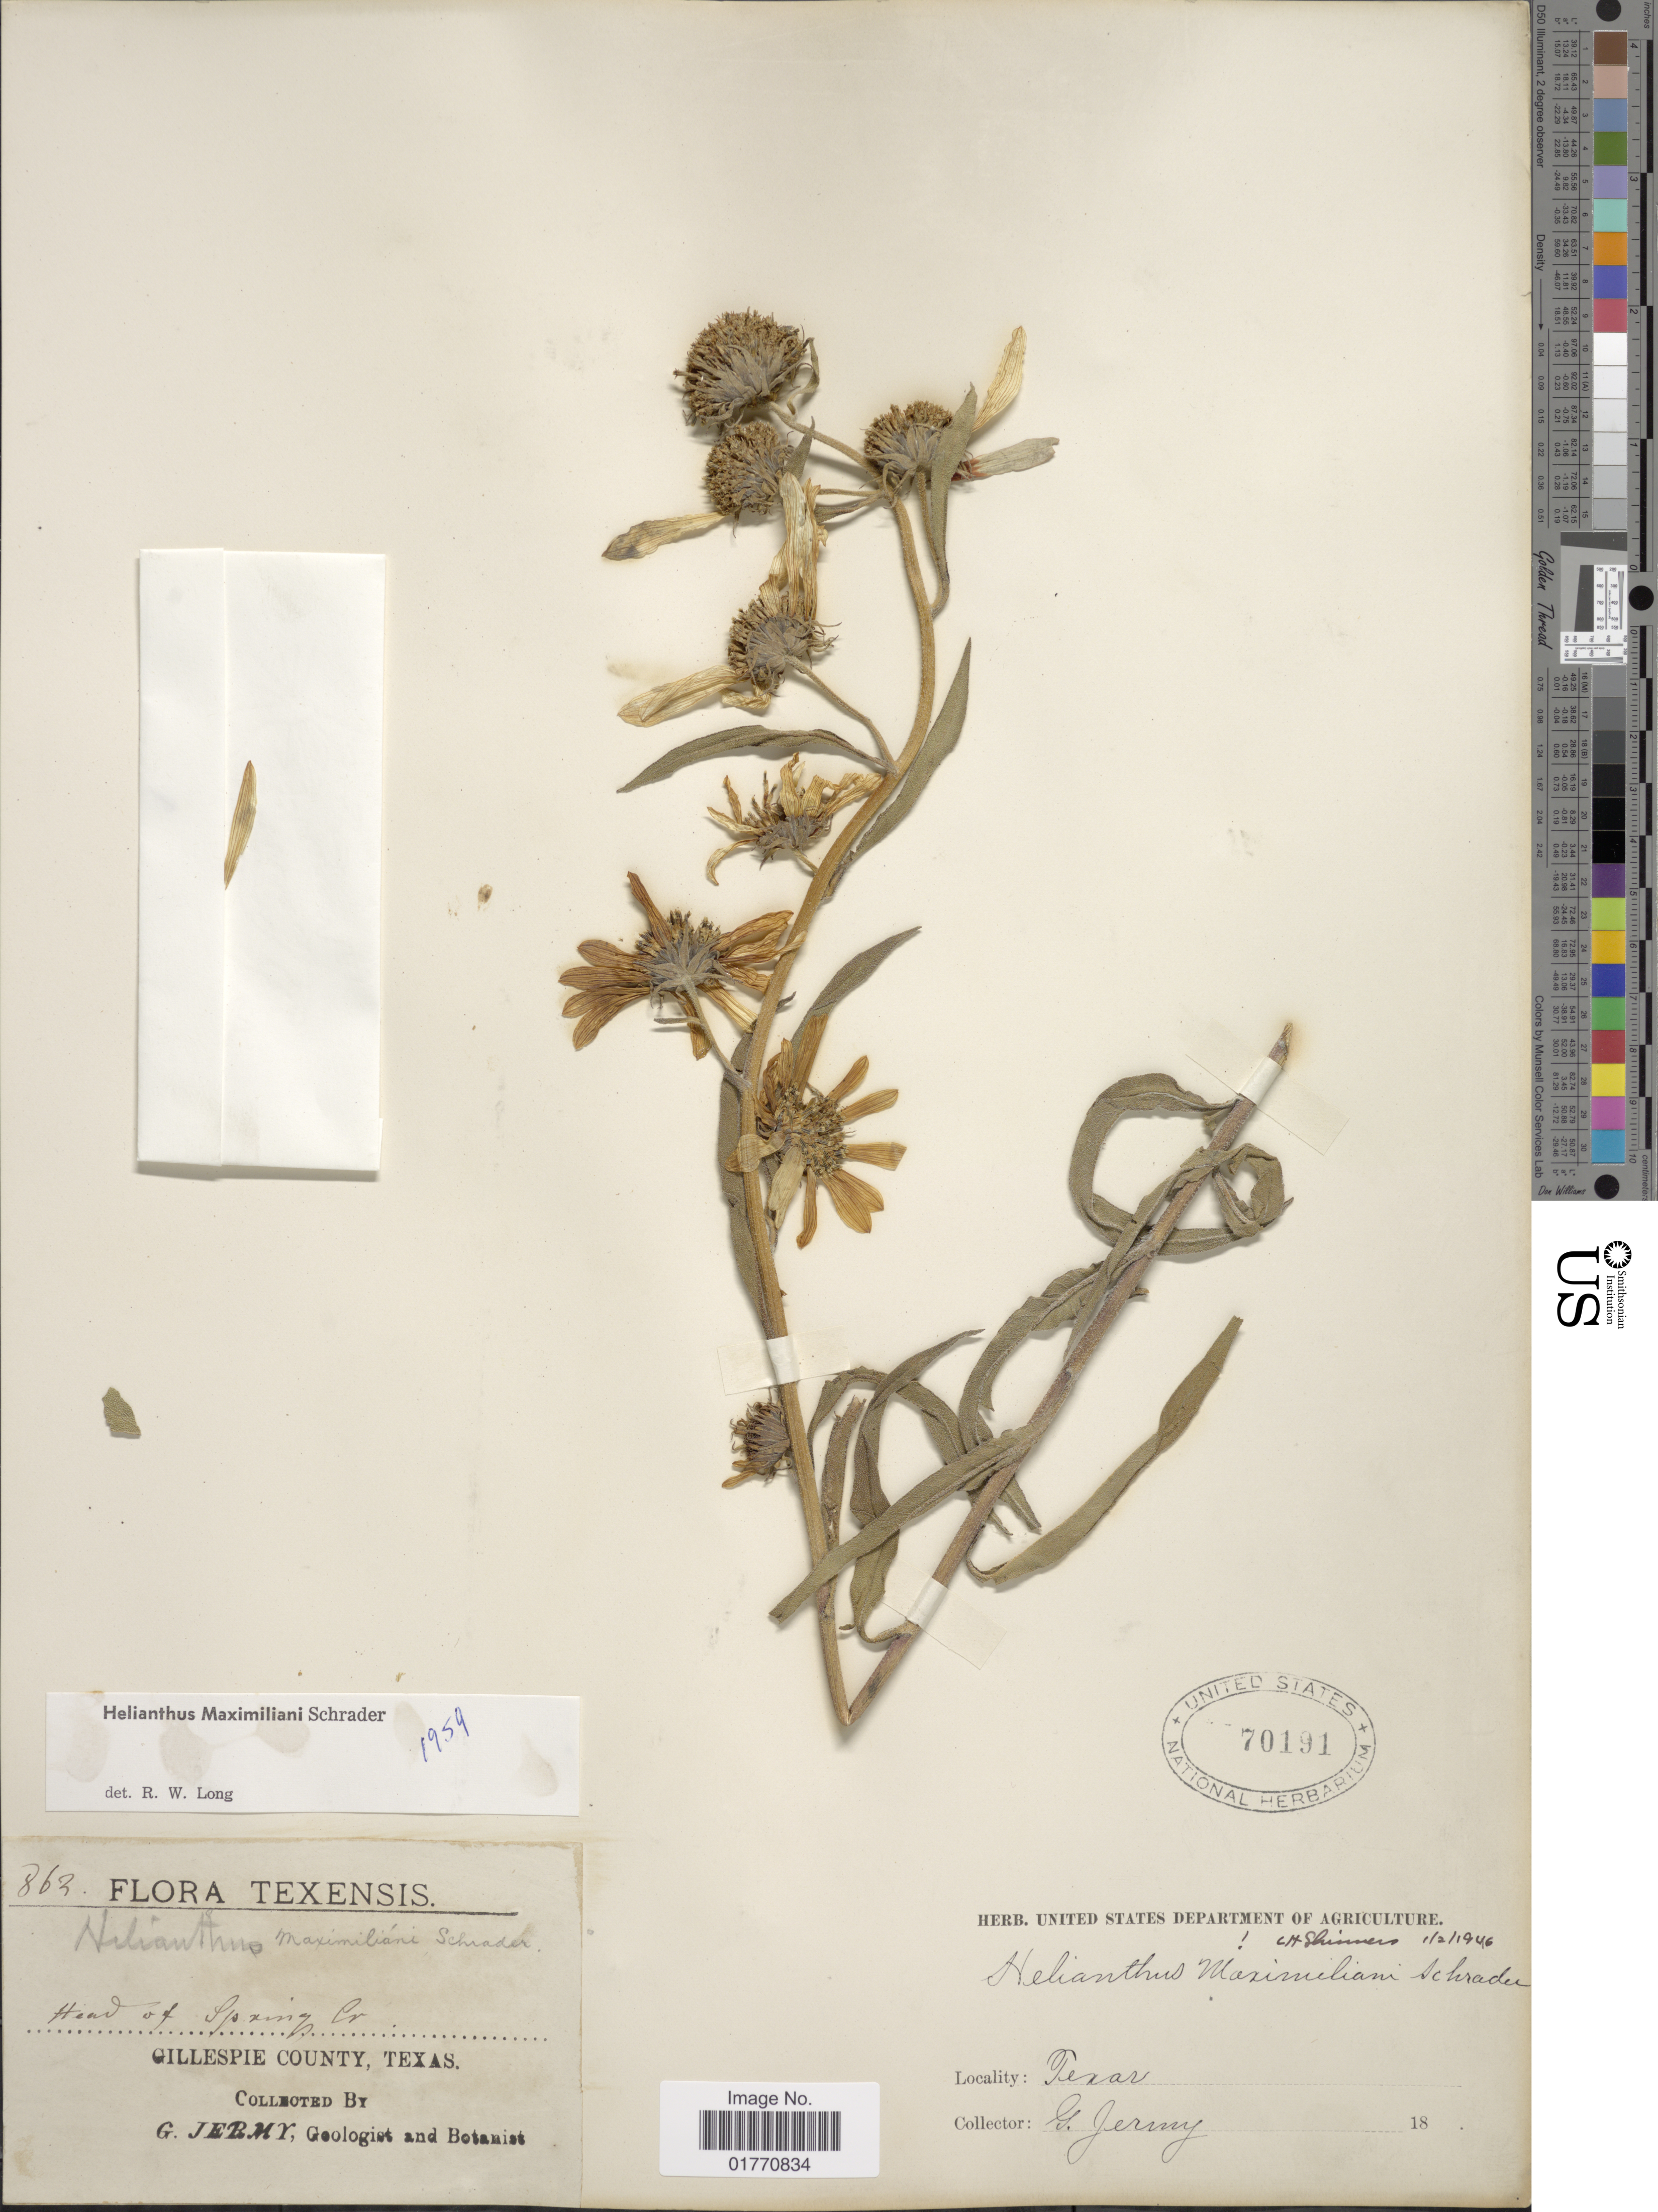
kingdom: Plantae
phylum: Tracheophyta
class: Magnoliopsida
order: Asterales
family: Asteraceae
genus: Helianthus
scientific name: Helianthus maximiliani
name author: Schrad.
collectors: G. Jermy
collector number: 862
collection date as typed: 18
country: United States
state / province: Texas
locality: Head of Springs Cr., Gillespie County.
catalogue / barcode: US 70191